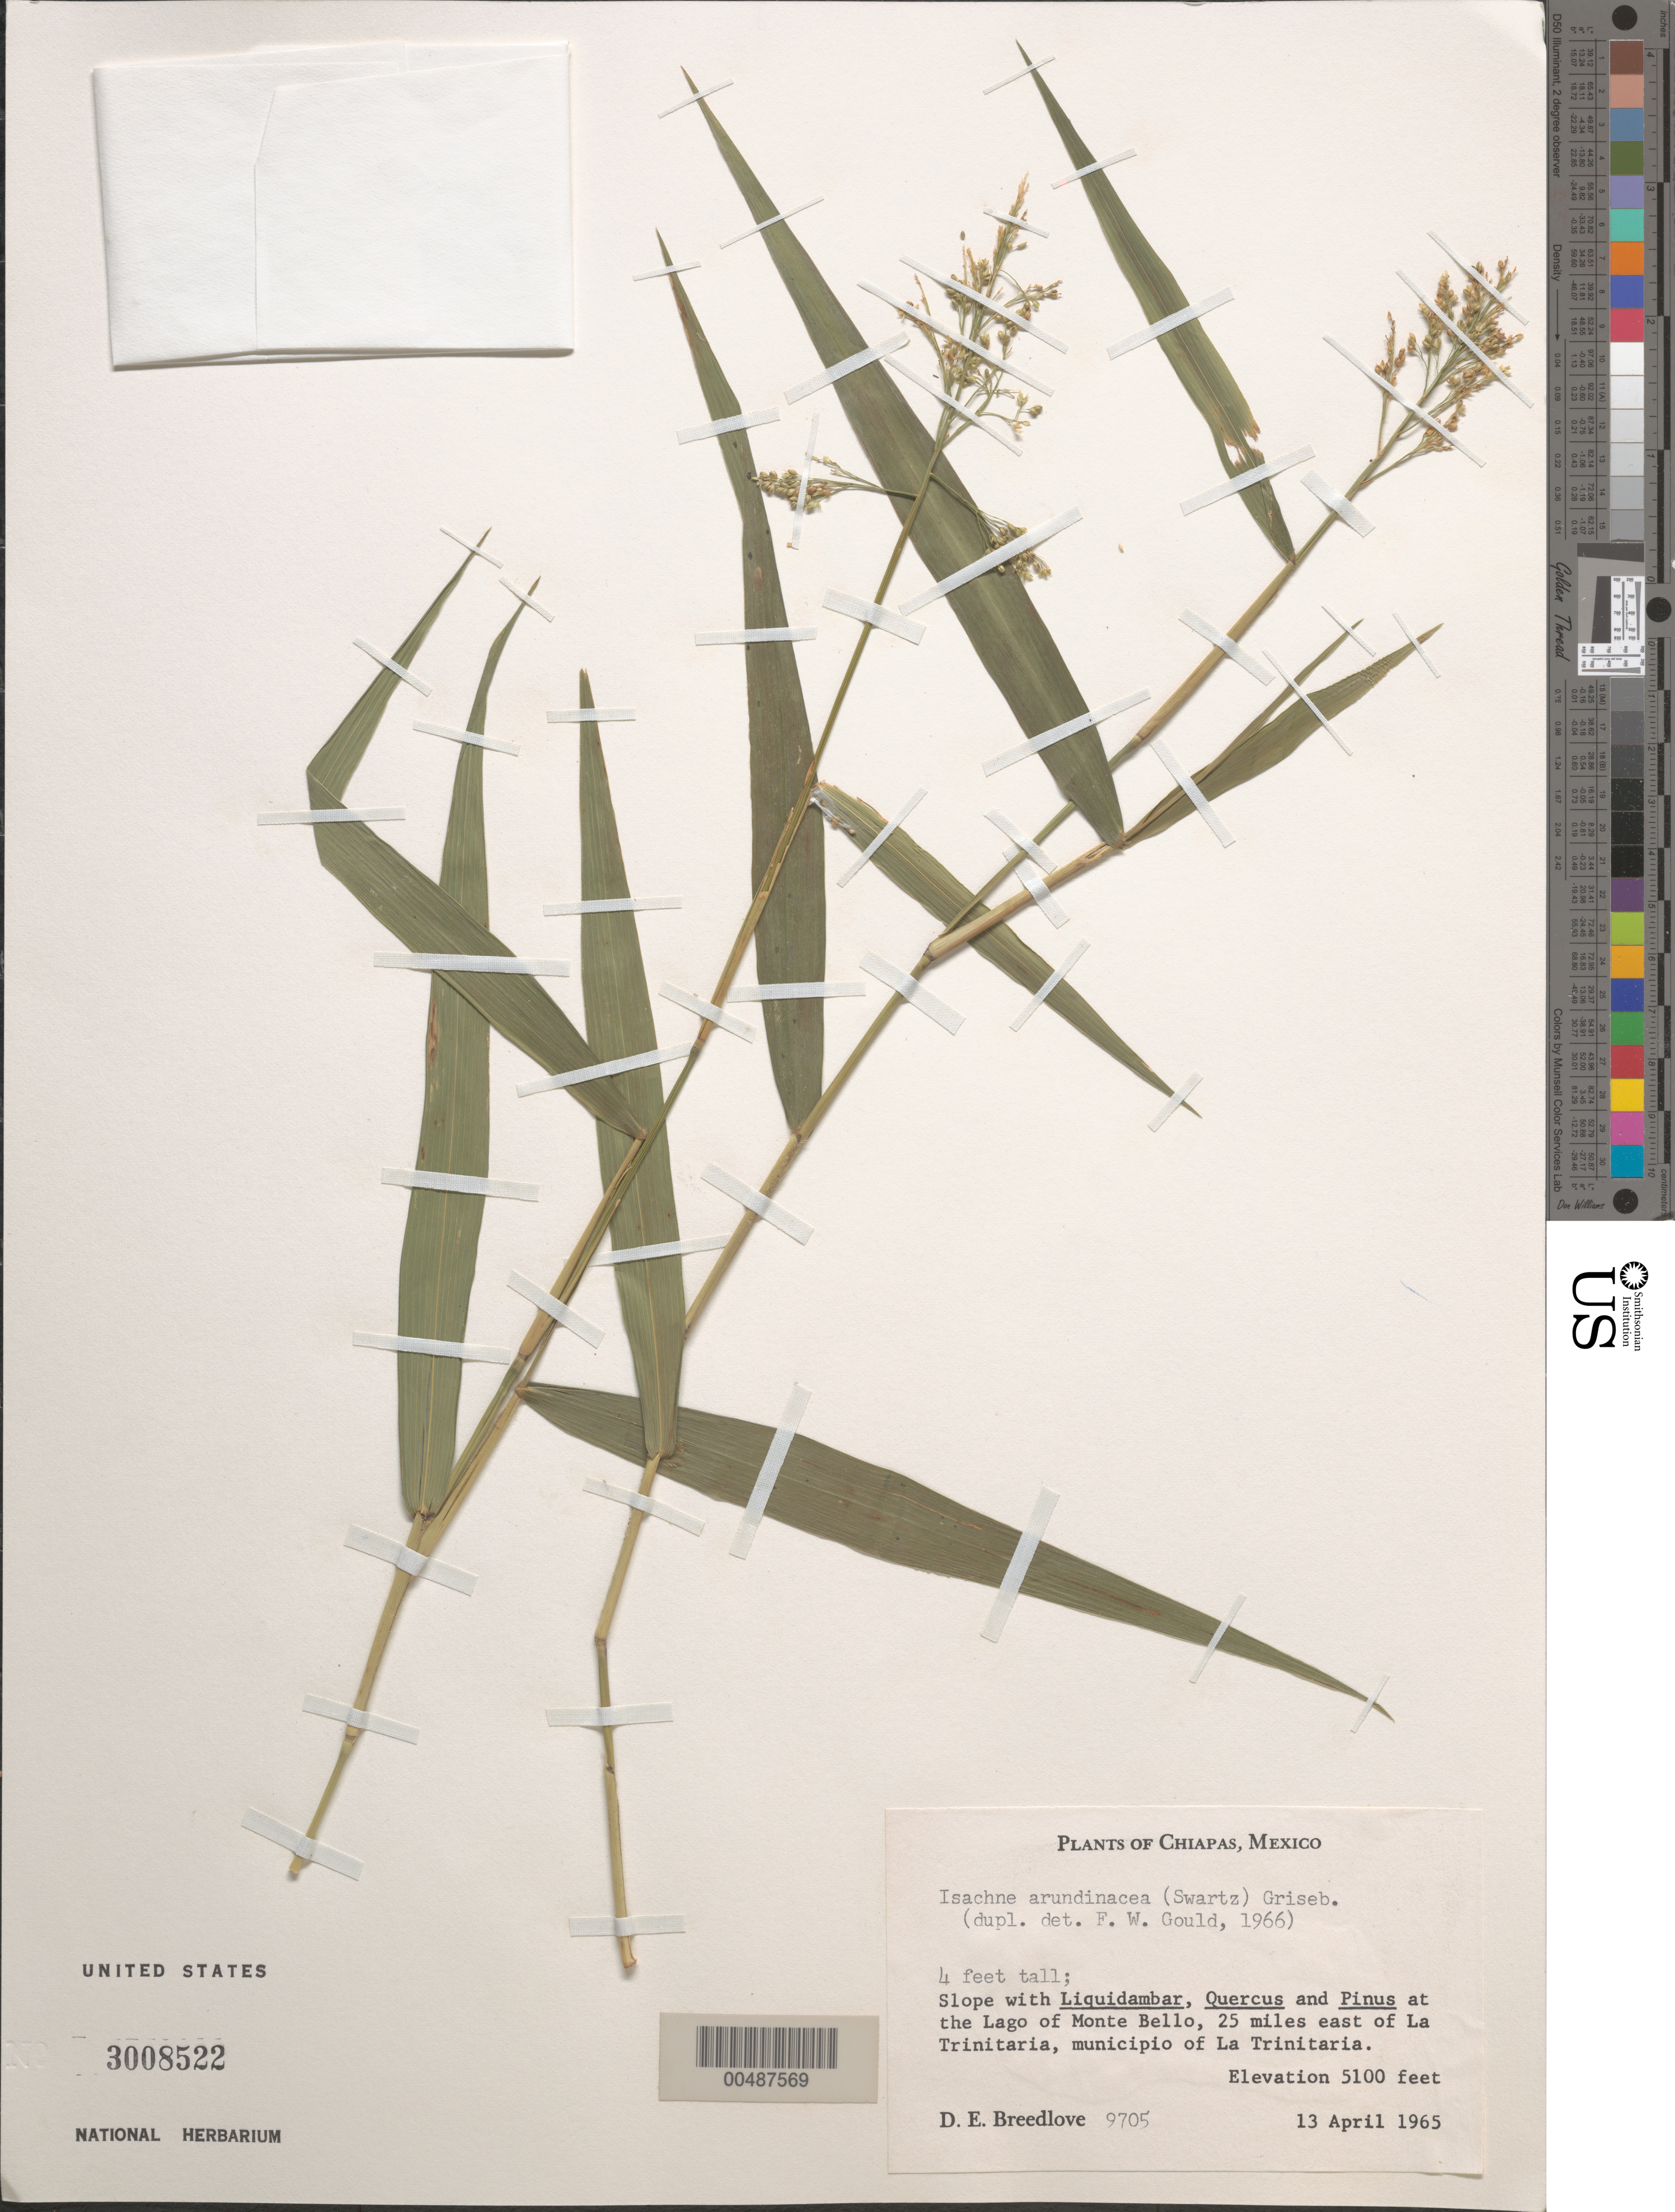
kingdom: Plantae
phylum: Tracheophyta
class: Liliopsida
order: Poales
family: Poaceae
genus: Isachne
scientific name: Isachne arundinacea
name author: (Sw.) Griseb.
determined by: Gould, F. W.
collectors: D. E. Breedlove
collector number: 9705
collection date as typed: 13 Apr 1965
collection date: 1965-04-13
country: Mexico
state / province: Chiapas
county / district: La Trinitaria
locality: At the Lago of Monte Bello, 25 mi E of La Trinitaria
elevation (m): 1554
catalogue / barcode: US 3008522